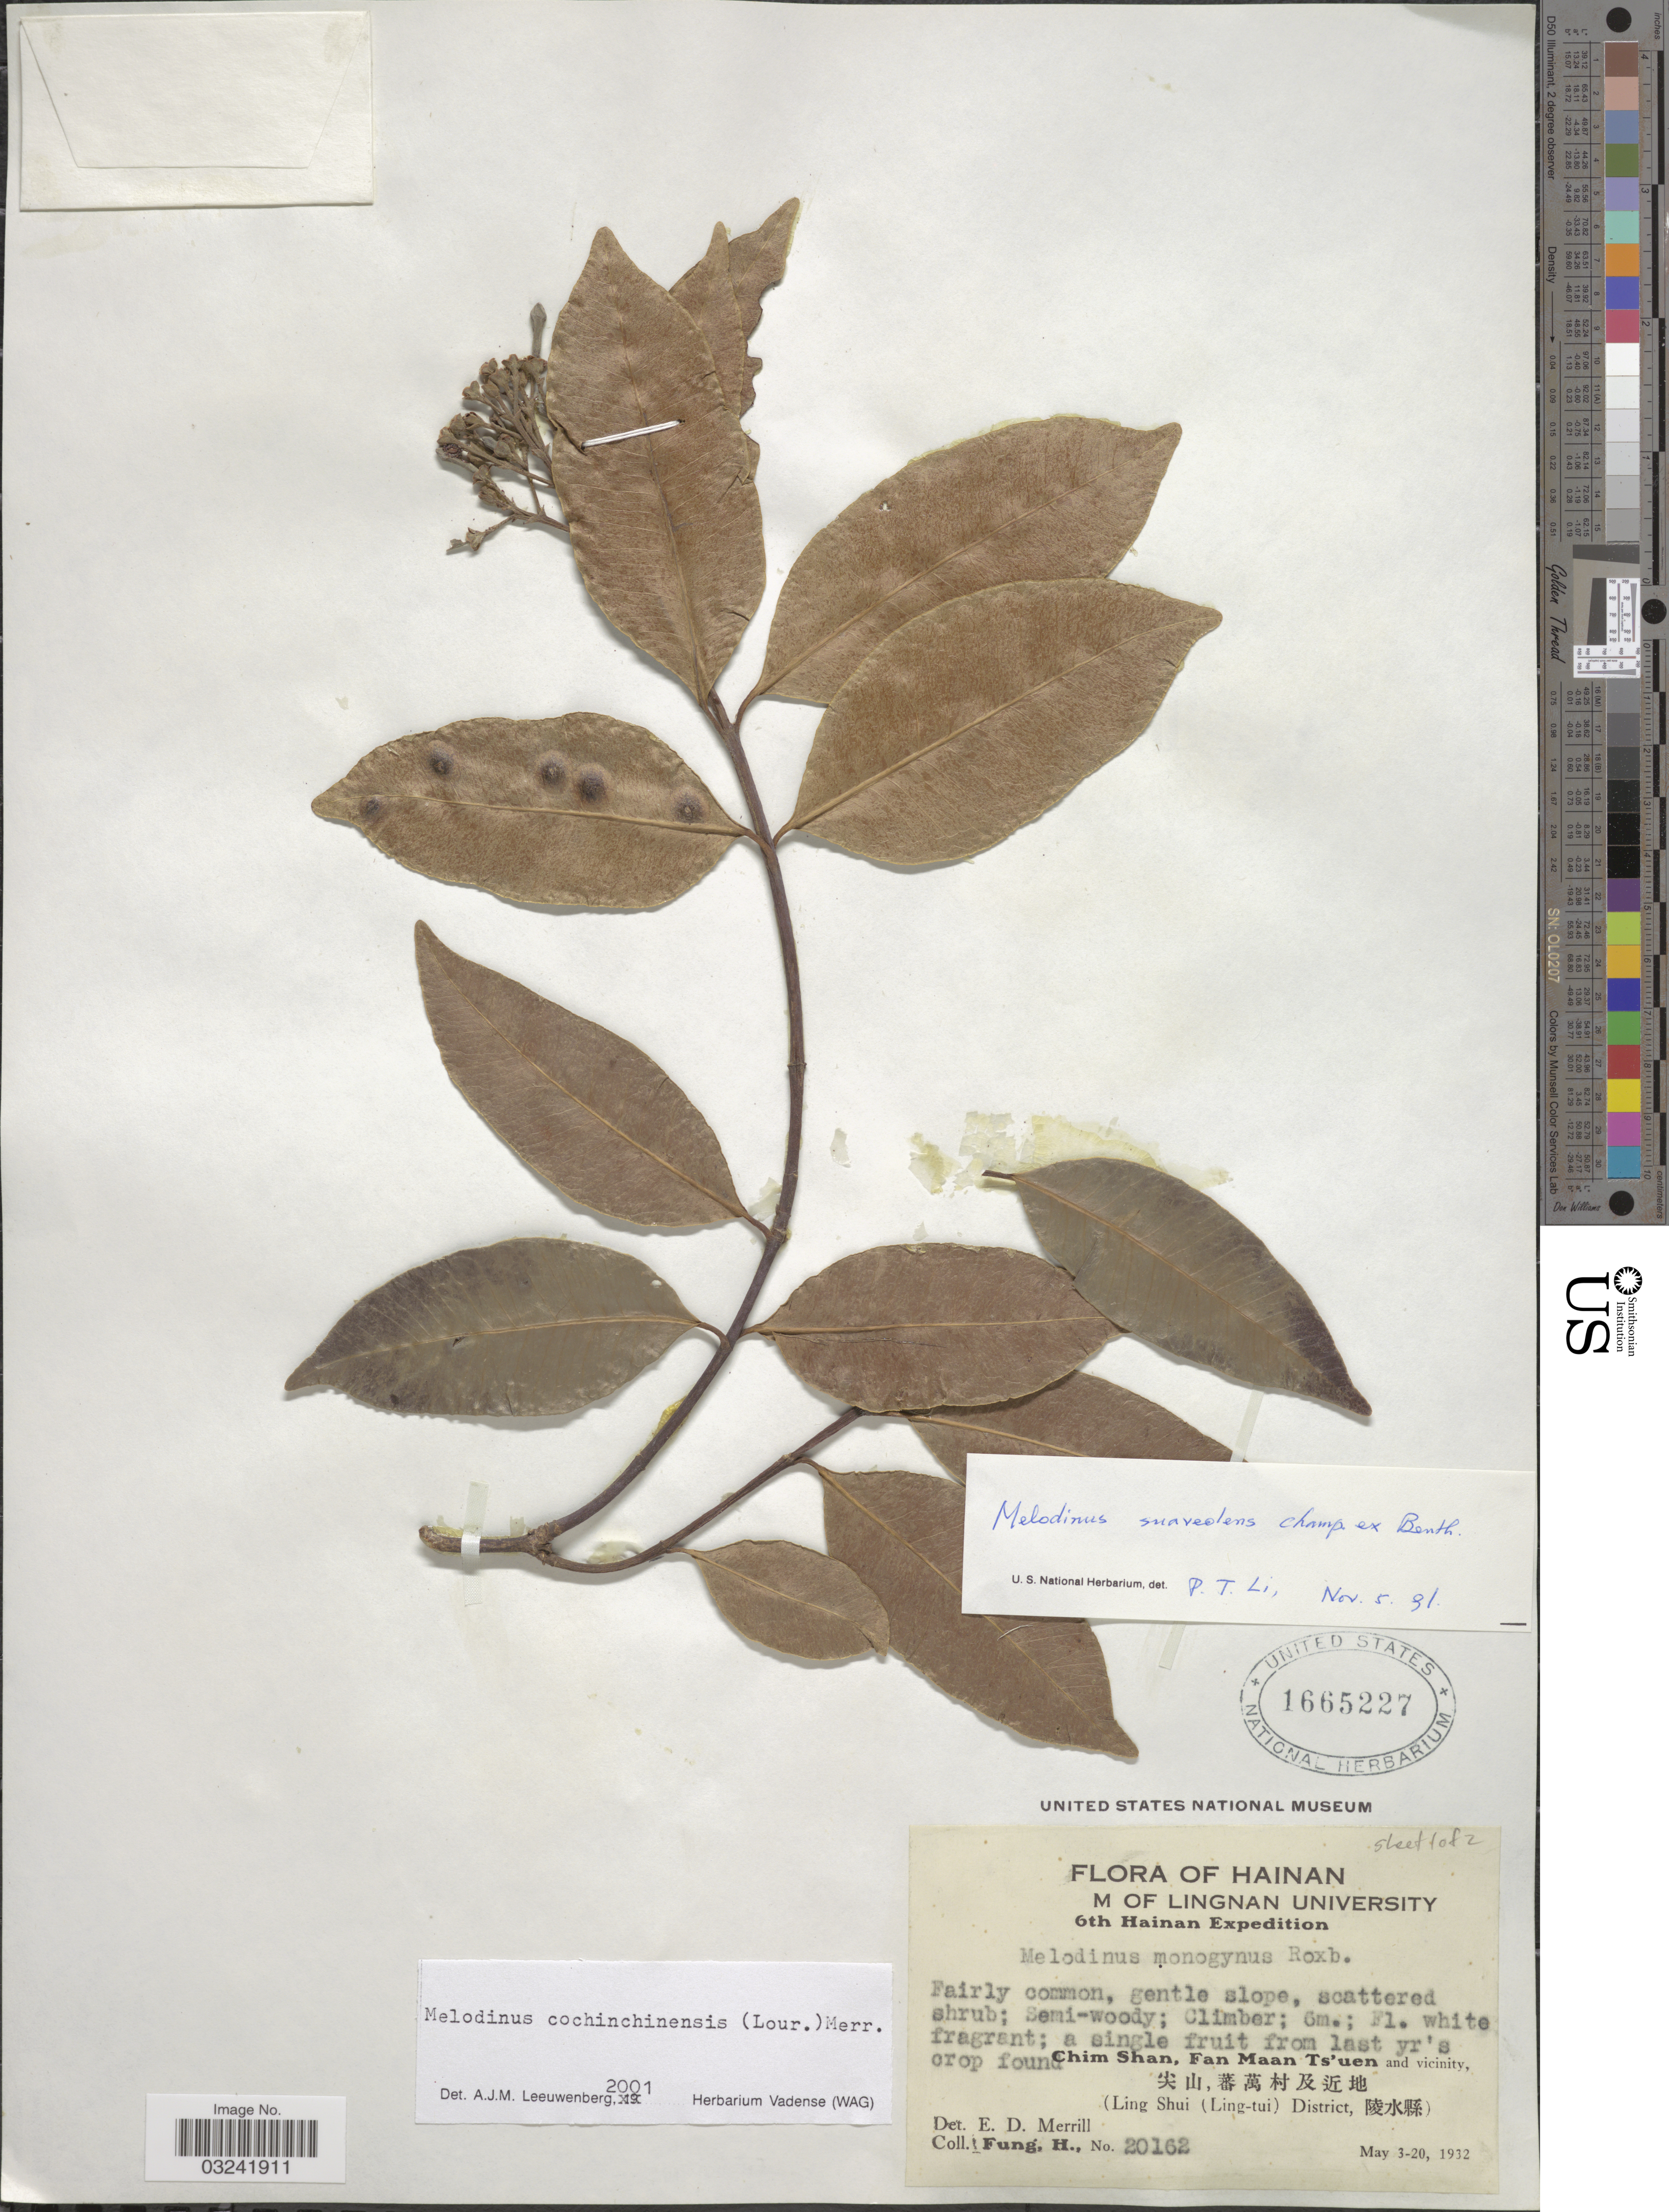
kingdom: Plantae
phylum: Tracheophyta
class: Magnoliopsida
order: Gentianales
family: Apocynaceae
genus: Melodinus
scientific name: Melodinus cochinchinensis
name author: (Lour.) Merr.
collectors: H. Fung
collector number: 20162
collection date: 1932-05-03/1932-05-20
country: China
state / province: Hainan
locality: Chim Shan, Fan Maan Ts'uen and vicinity X, (Ling Shui (Ling-tui) District, X).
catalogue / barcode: US 1665227